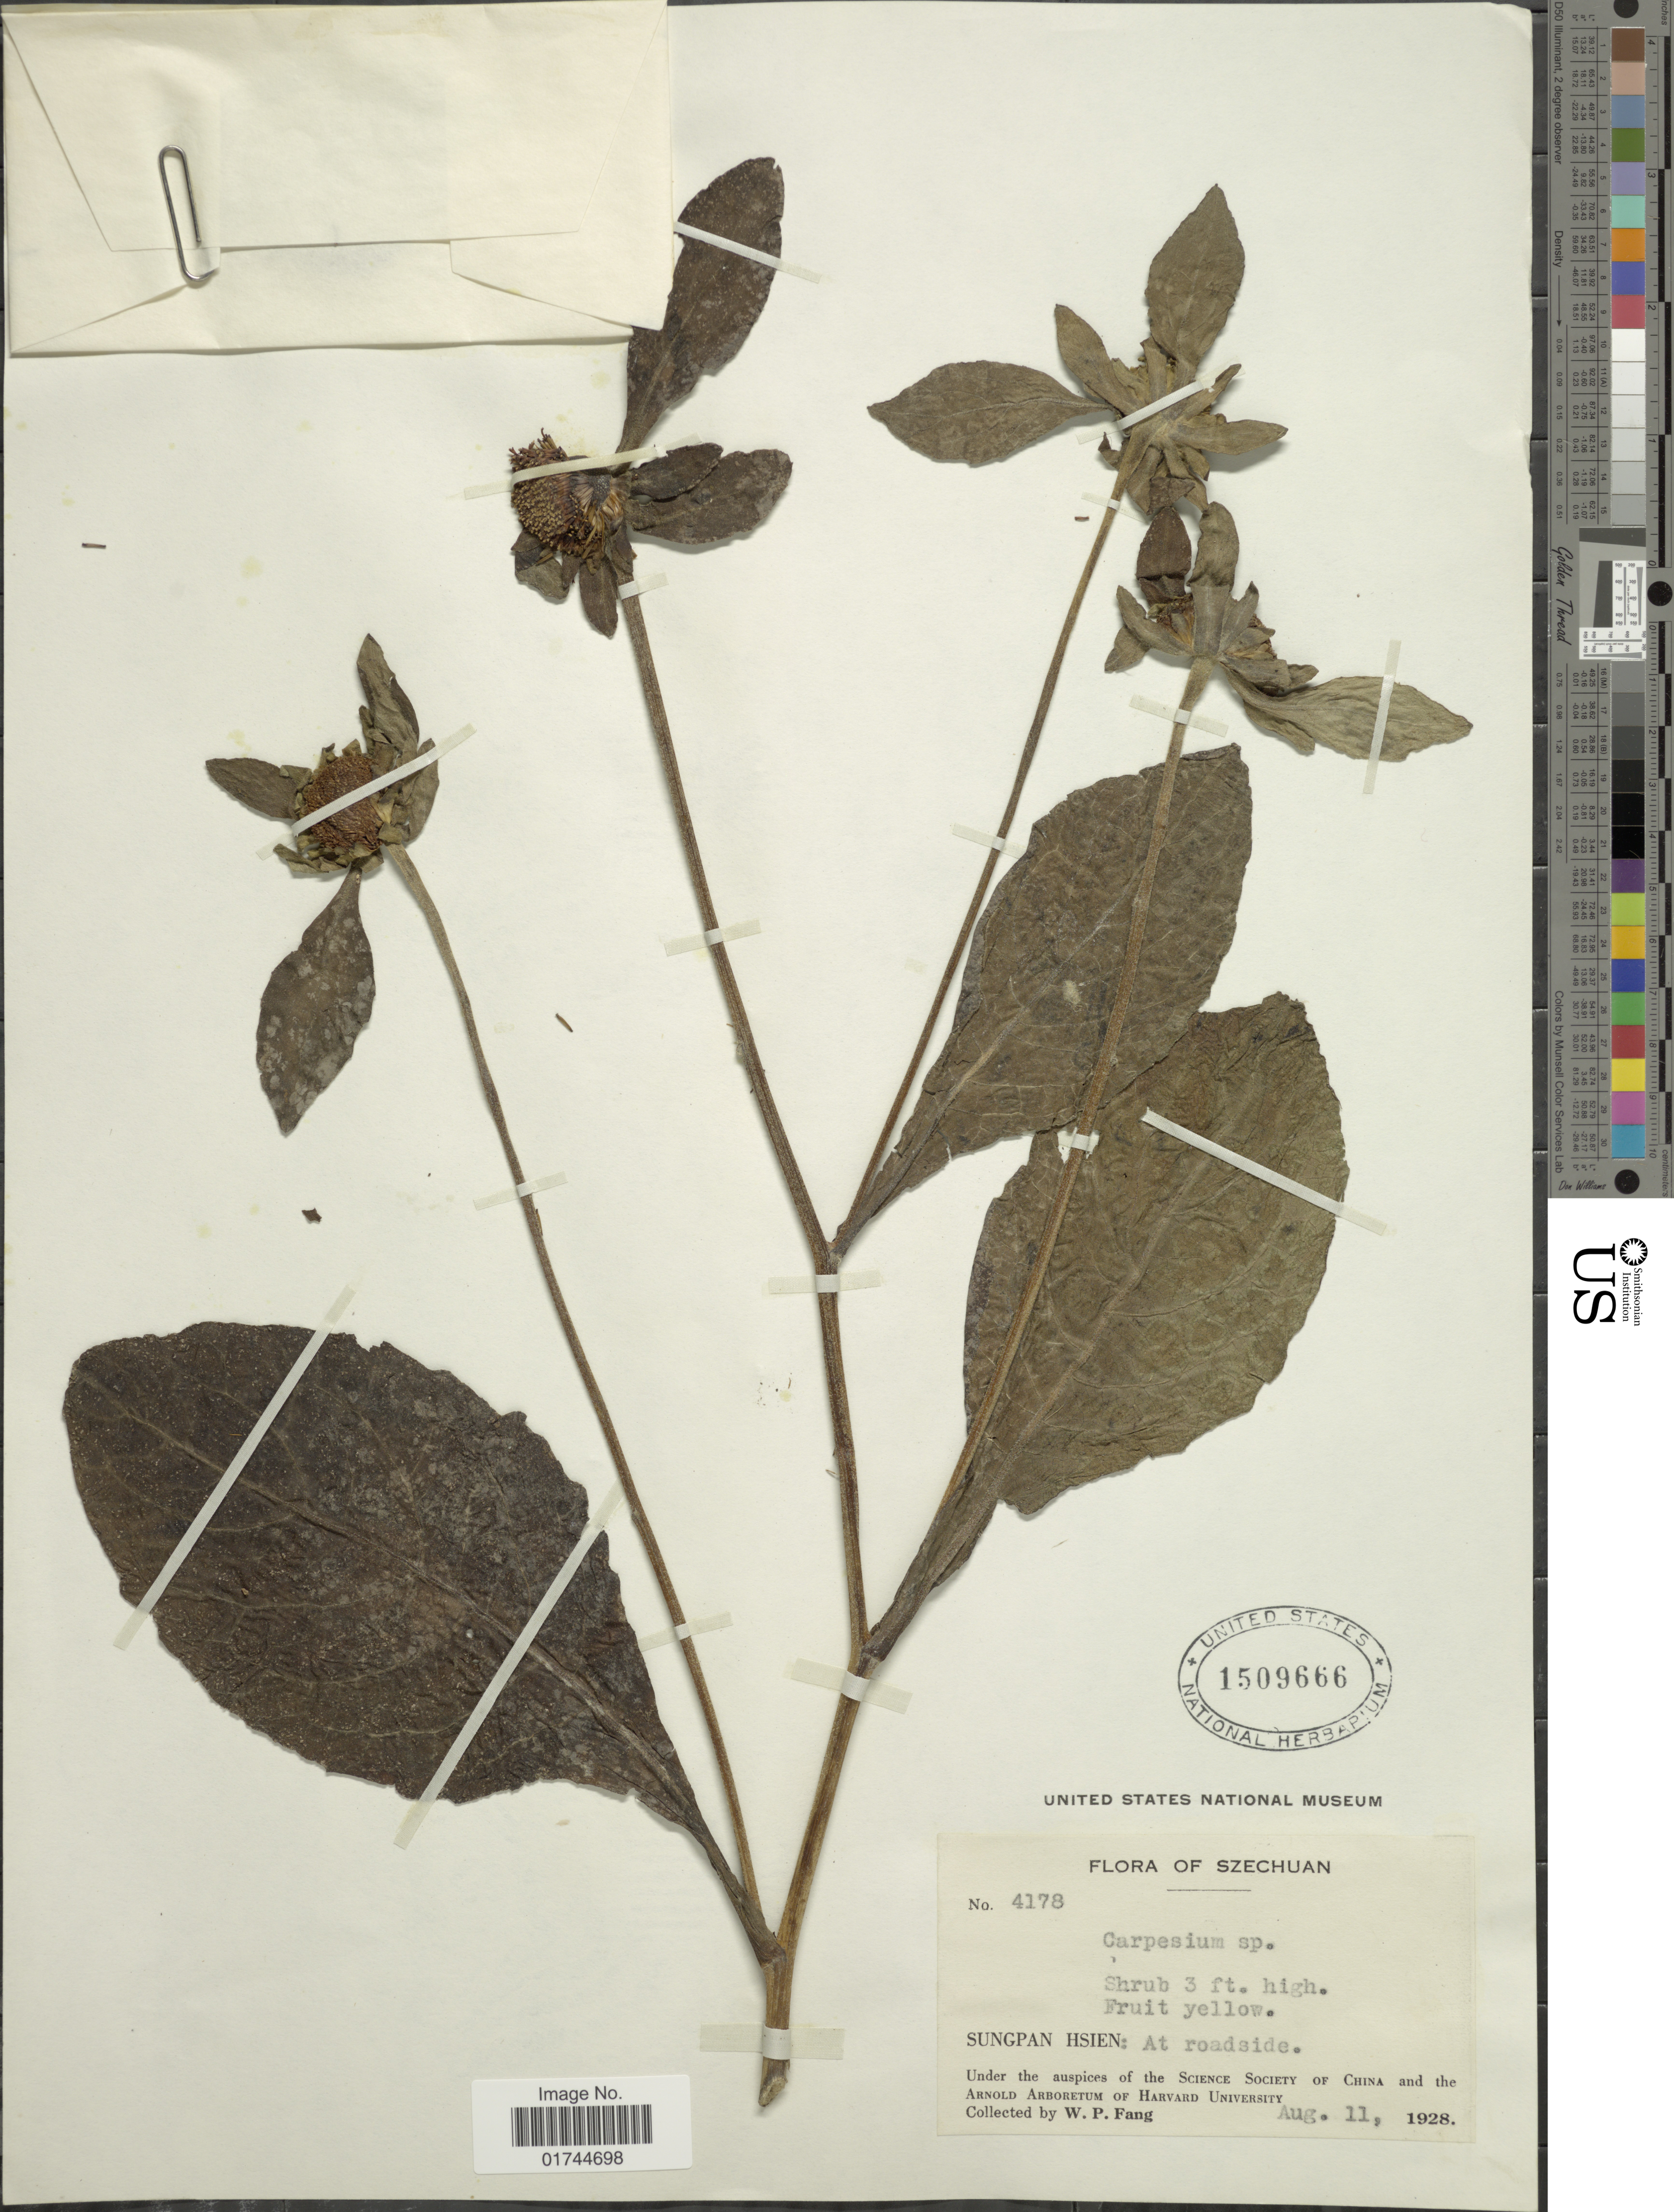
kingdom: Plantae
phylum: Tracheophyta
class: Magnoliopsida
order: Asterales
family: Asteraceae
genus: Carpesium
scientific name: Carpesium sp.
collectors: W. P. Fang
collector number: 4178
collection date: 1928-08-11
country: China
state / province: Sichuan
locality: Szechuan, Sungpan Hsien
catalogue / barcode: US 1509666